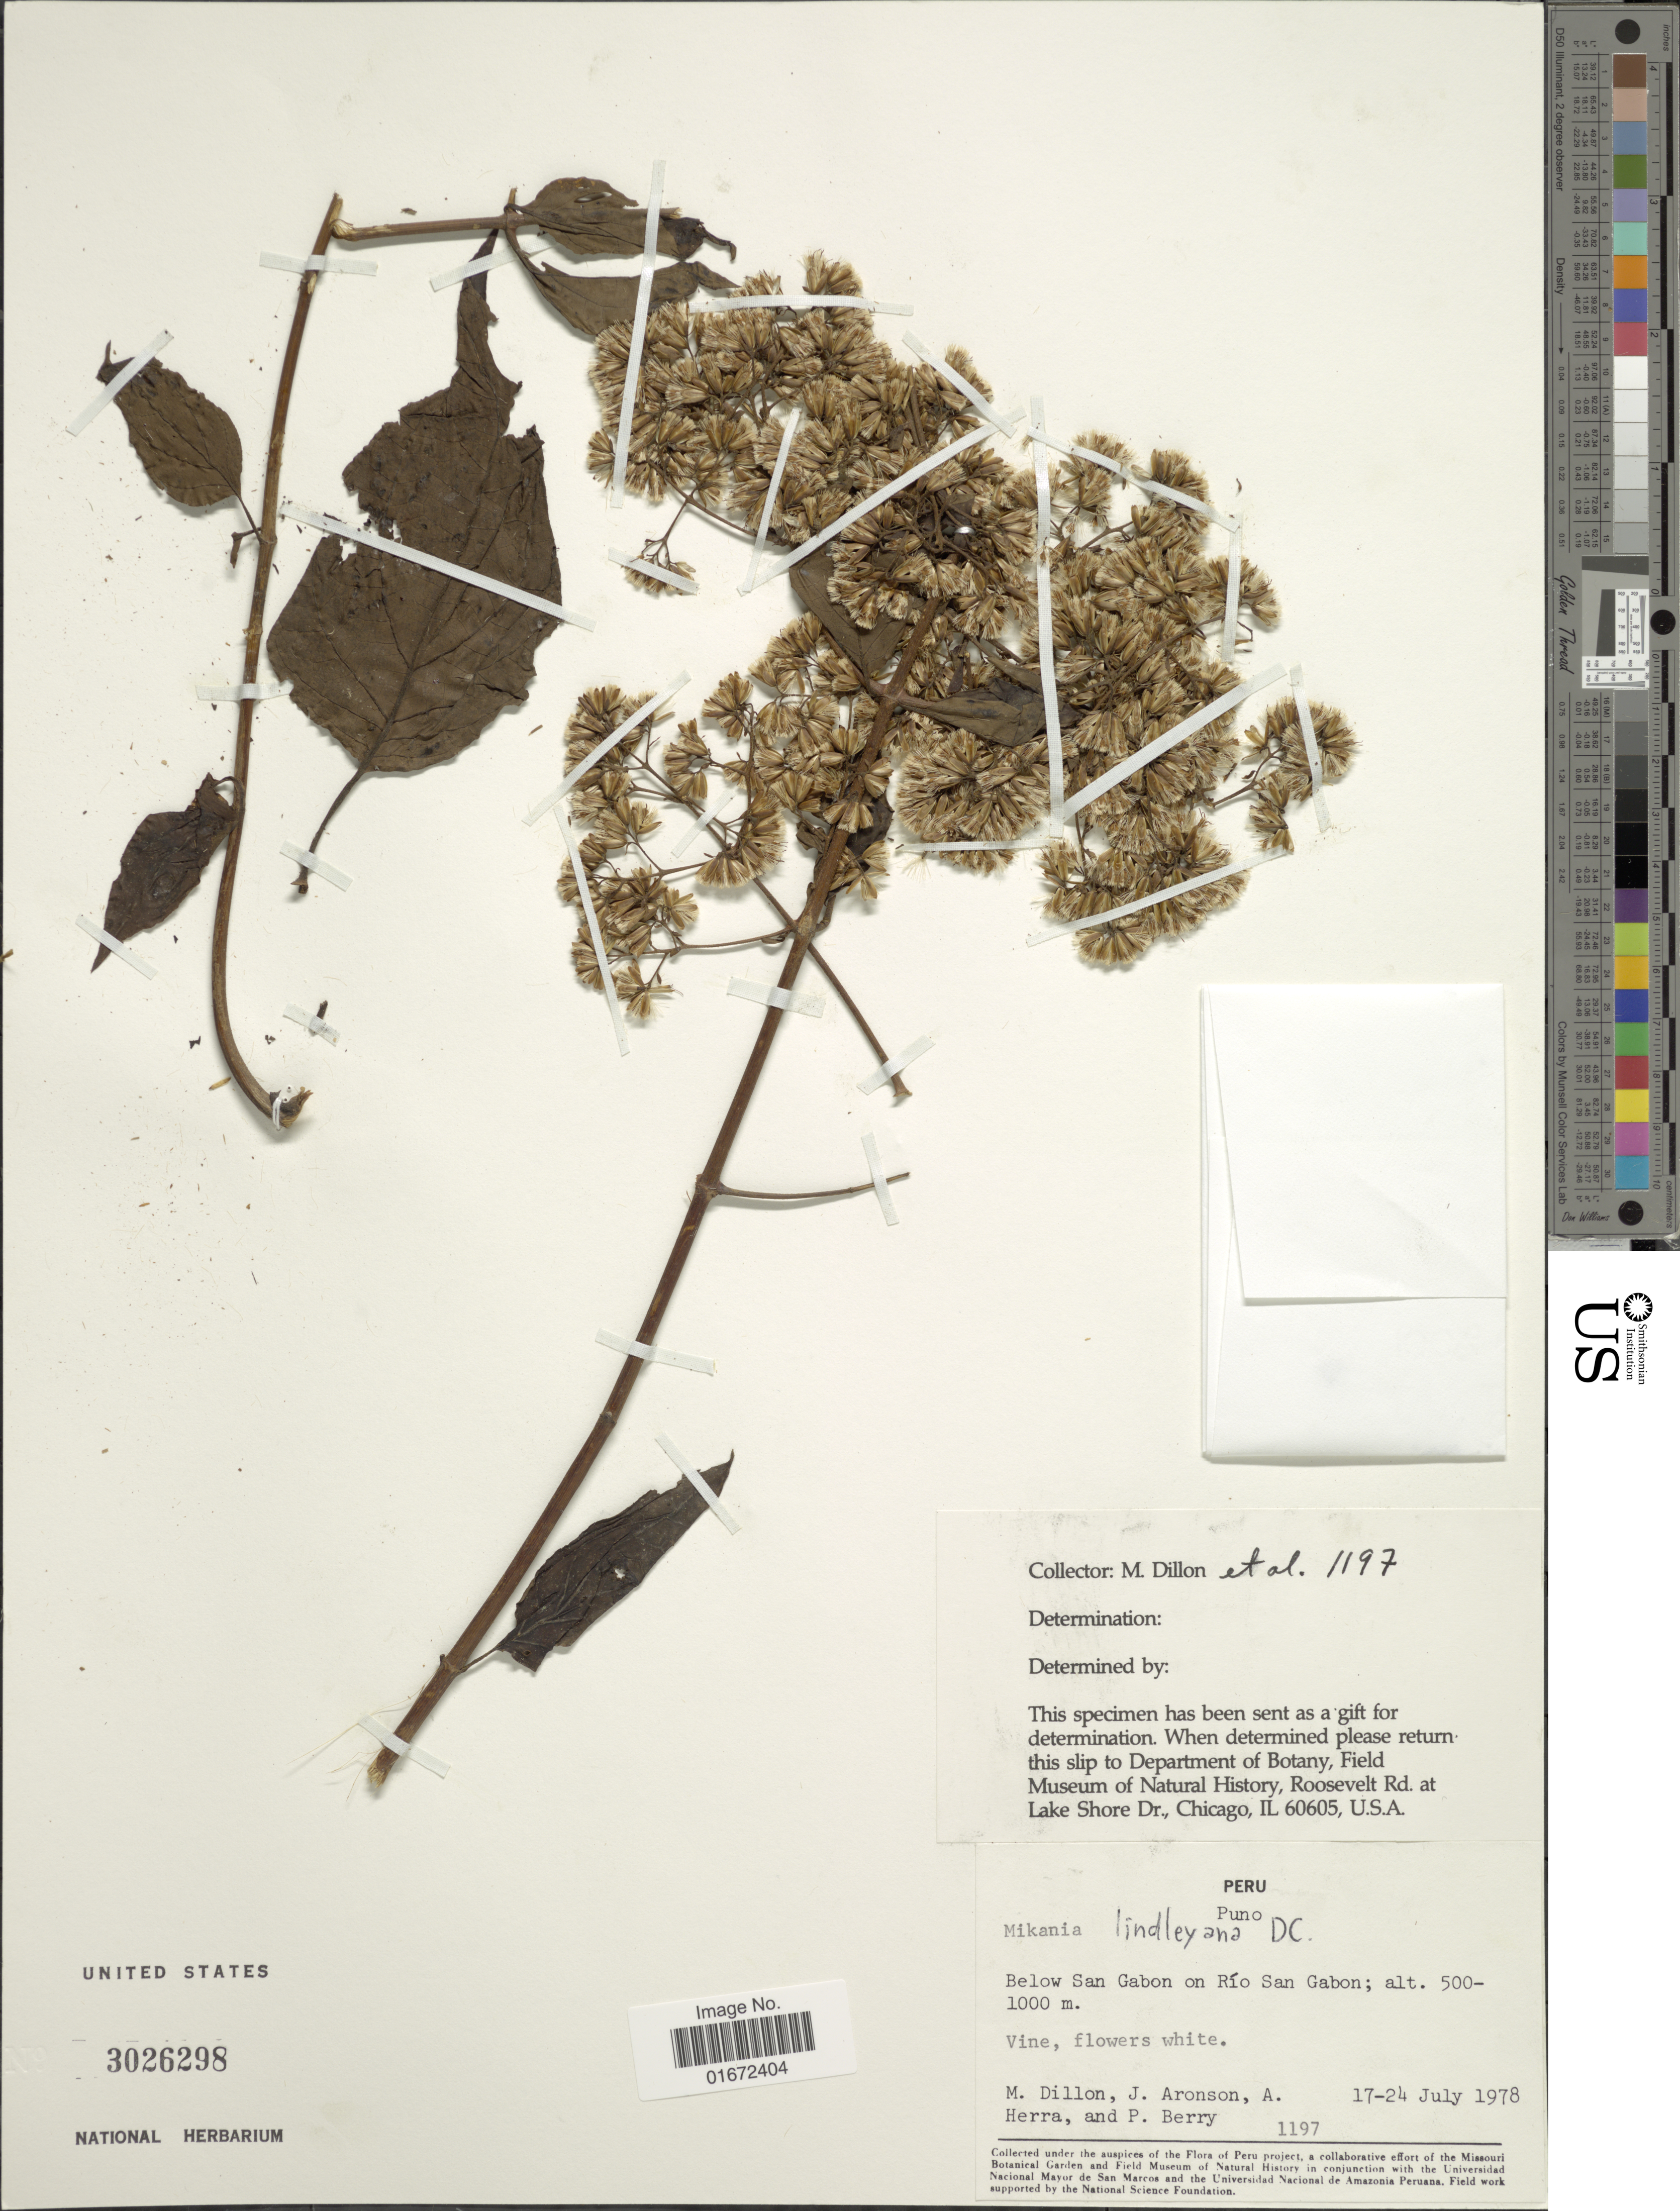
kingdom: Plantae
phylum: Tracheophyta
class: Magnoliopsida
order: Asterales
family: Asteraceae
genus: Mikania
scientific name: Mikania lindleyana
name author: DC.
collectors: M. O. Dillon, J. Aronson, A. Herra & P. Berry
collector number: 1197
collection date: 1978-07-17/1978-07-24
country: Peru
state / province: Puno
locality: Below San Gabon on Río San Gabon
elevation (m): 500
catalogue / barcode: US 3026298